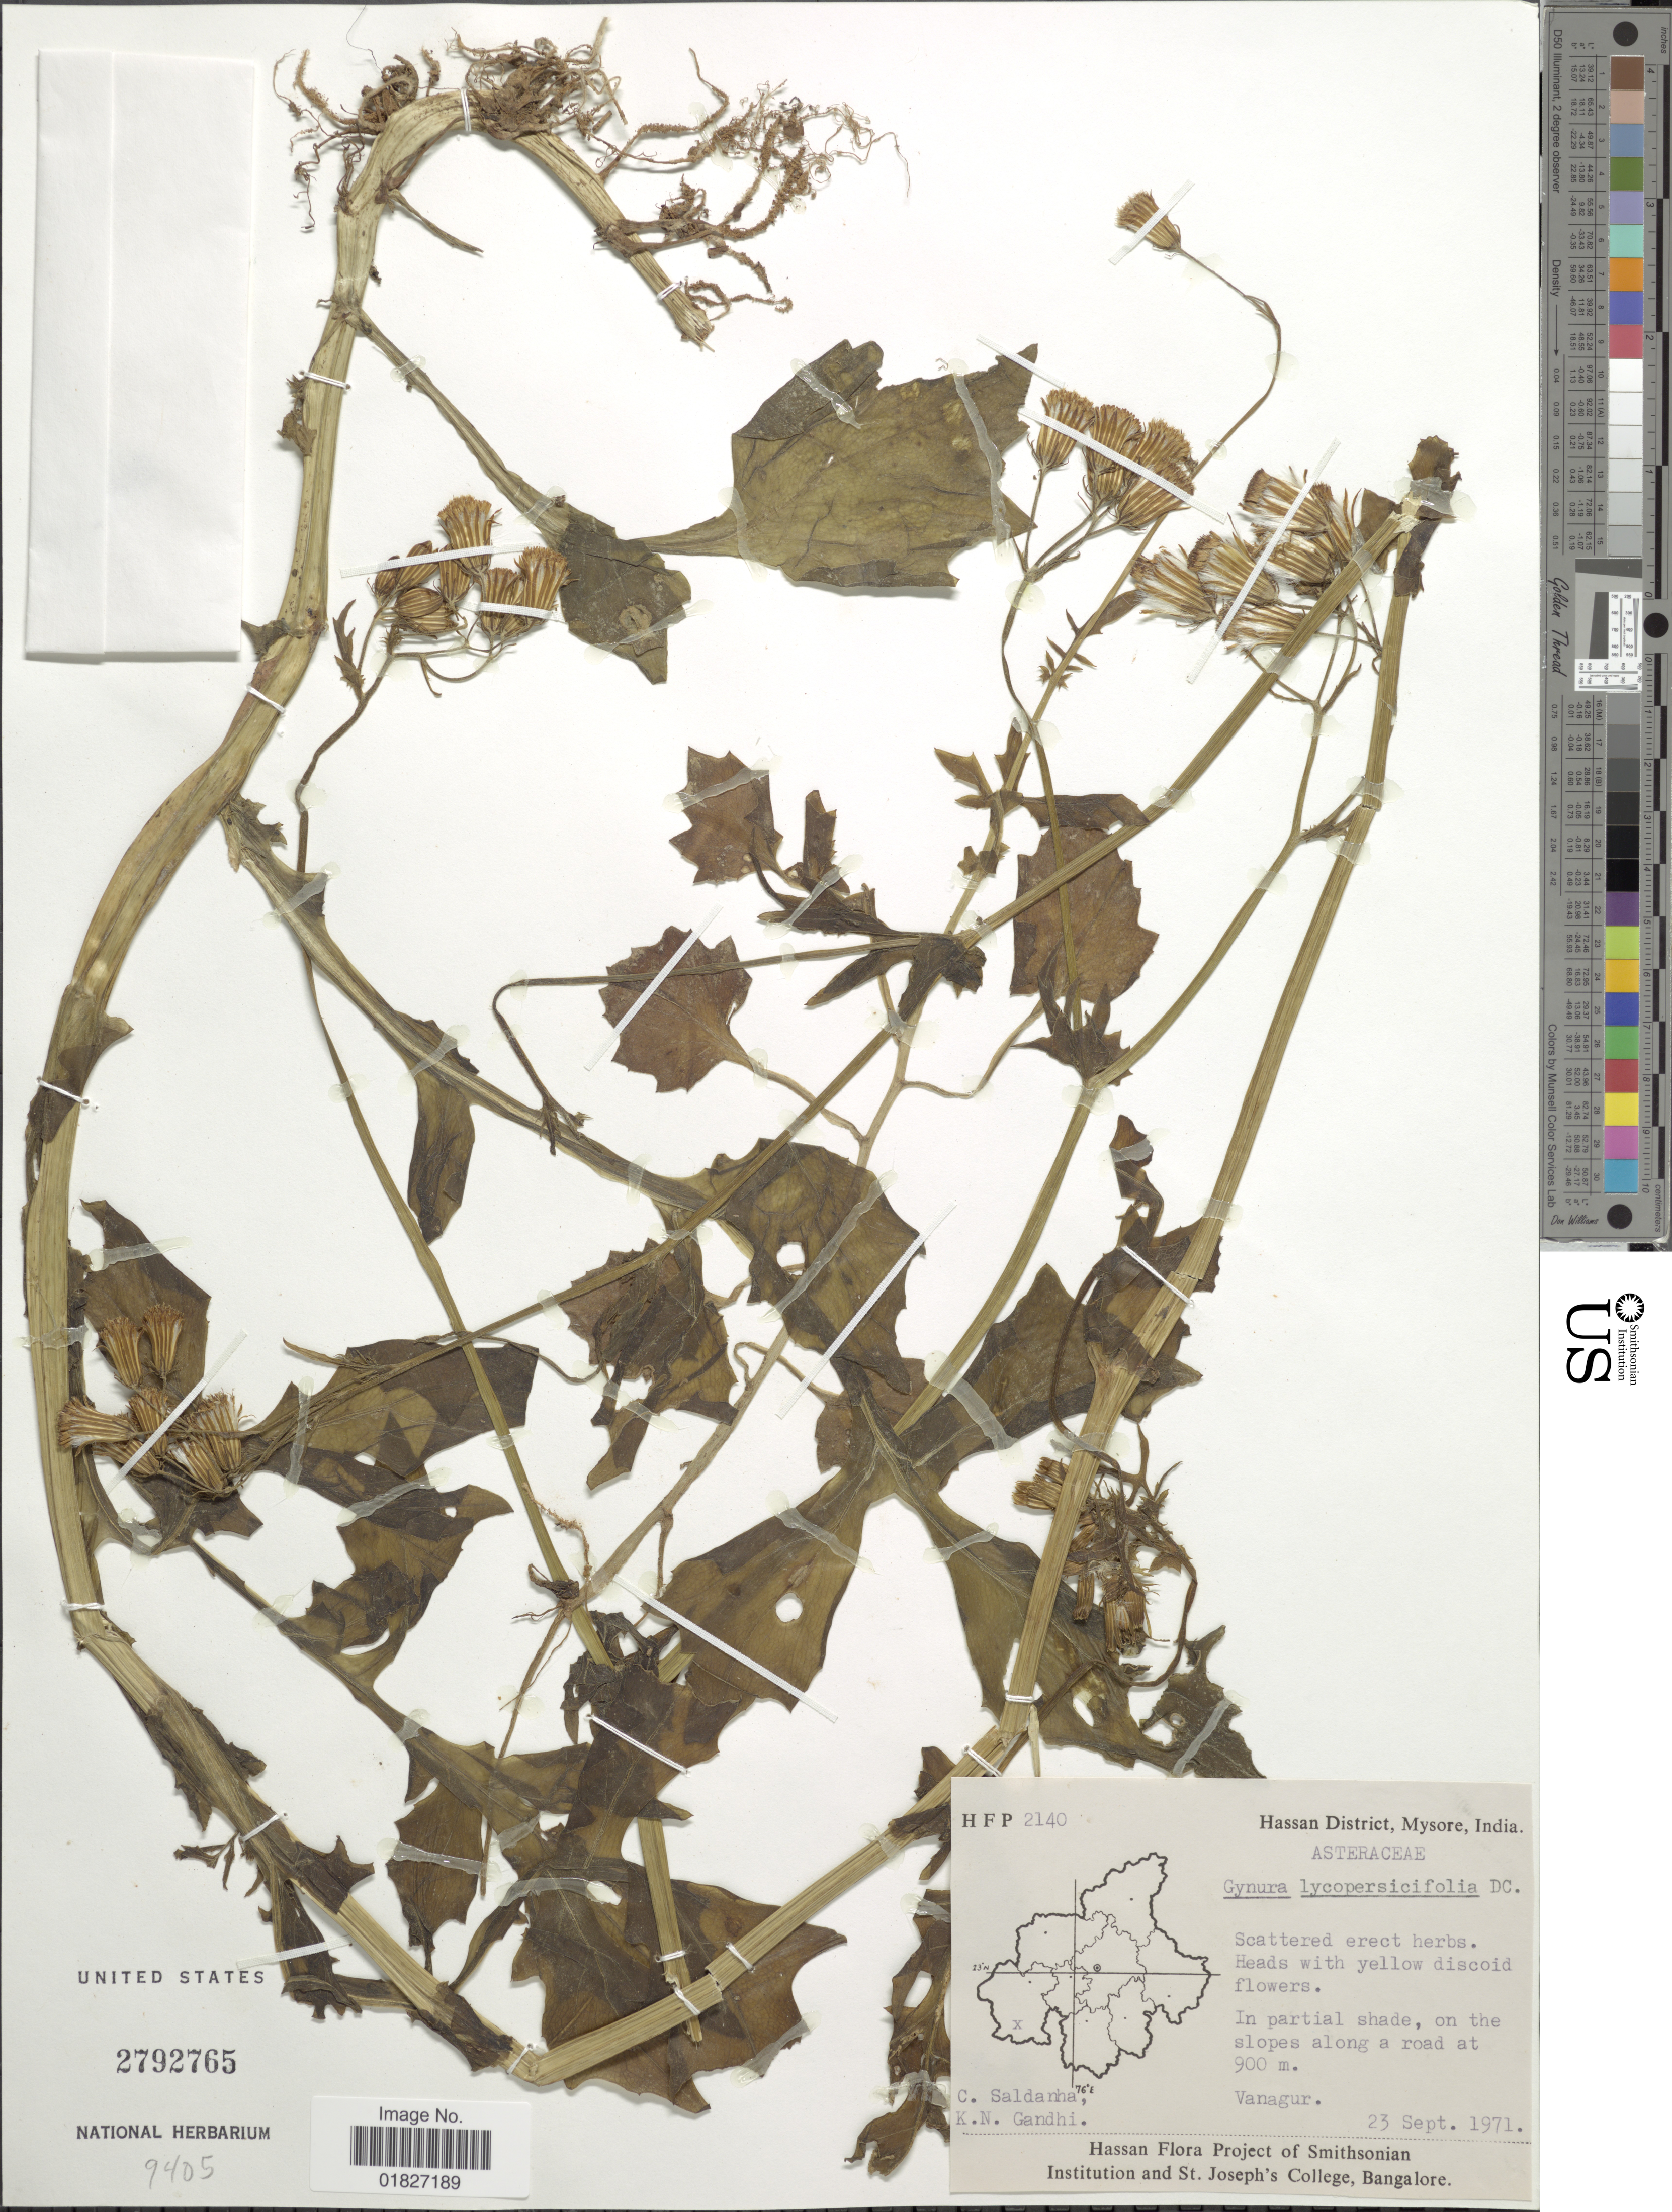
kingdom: Plantae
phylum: Tracheophyta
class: Magnoliopsida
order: Asterales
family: Asteraceae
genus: Gynura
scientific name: Gynura lycopersicifolia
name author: DC.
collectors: C. Saldanha & K. N. Gandhi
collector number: HFP2140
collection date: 1971-09-23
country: India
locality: Hassan District, Mysore, Vanagur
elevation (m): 900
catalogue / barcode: US 2792765